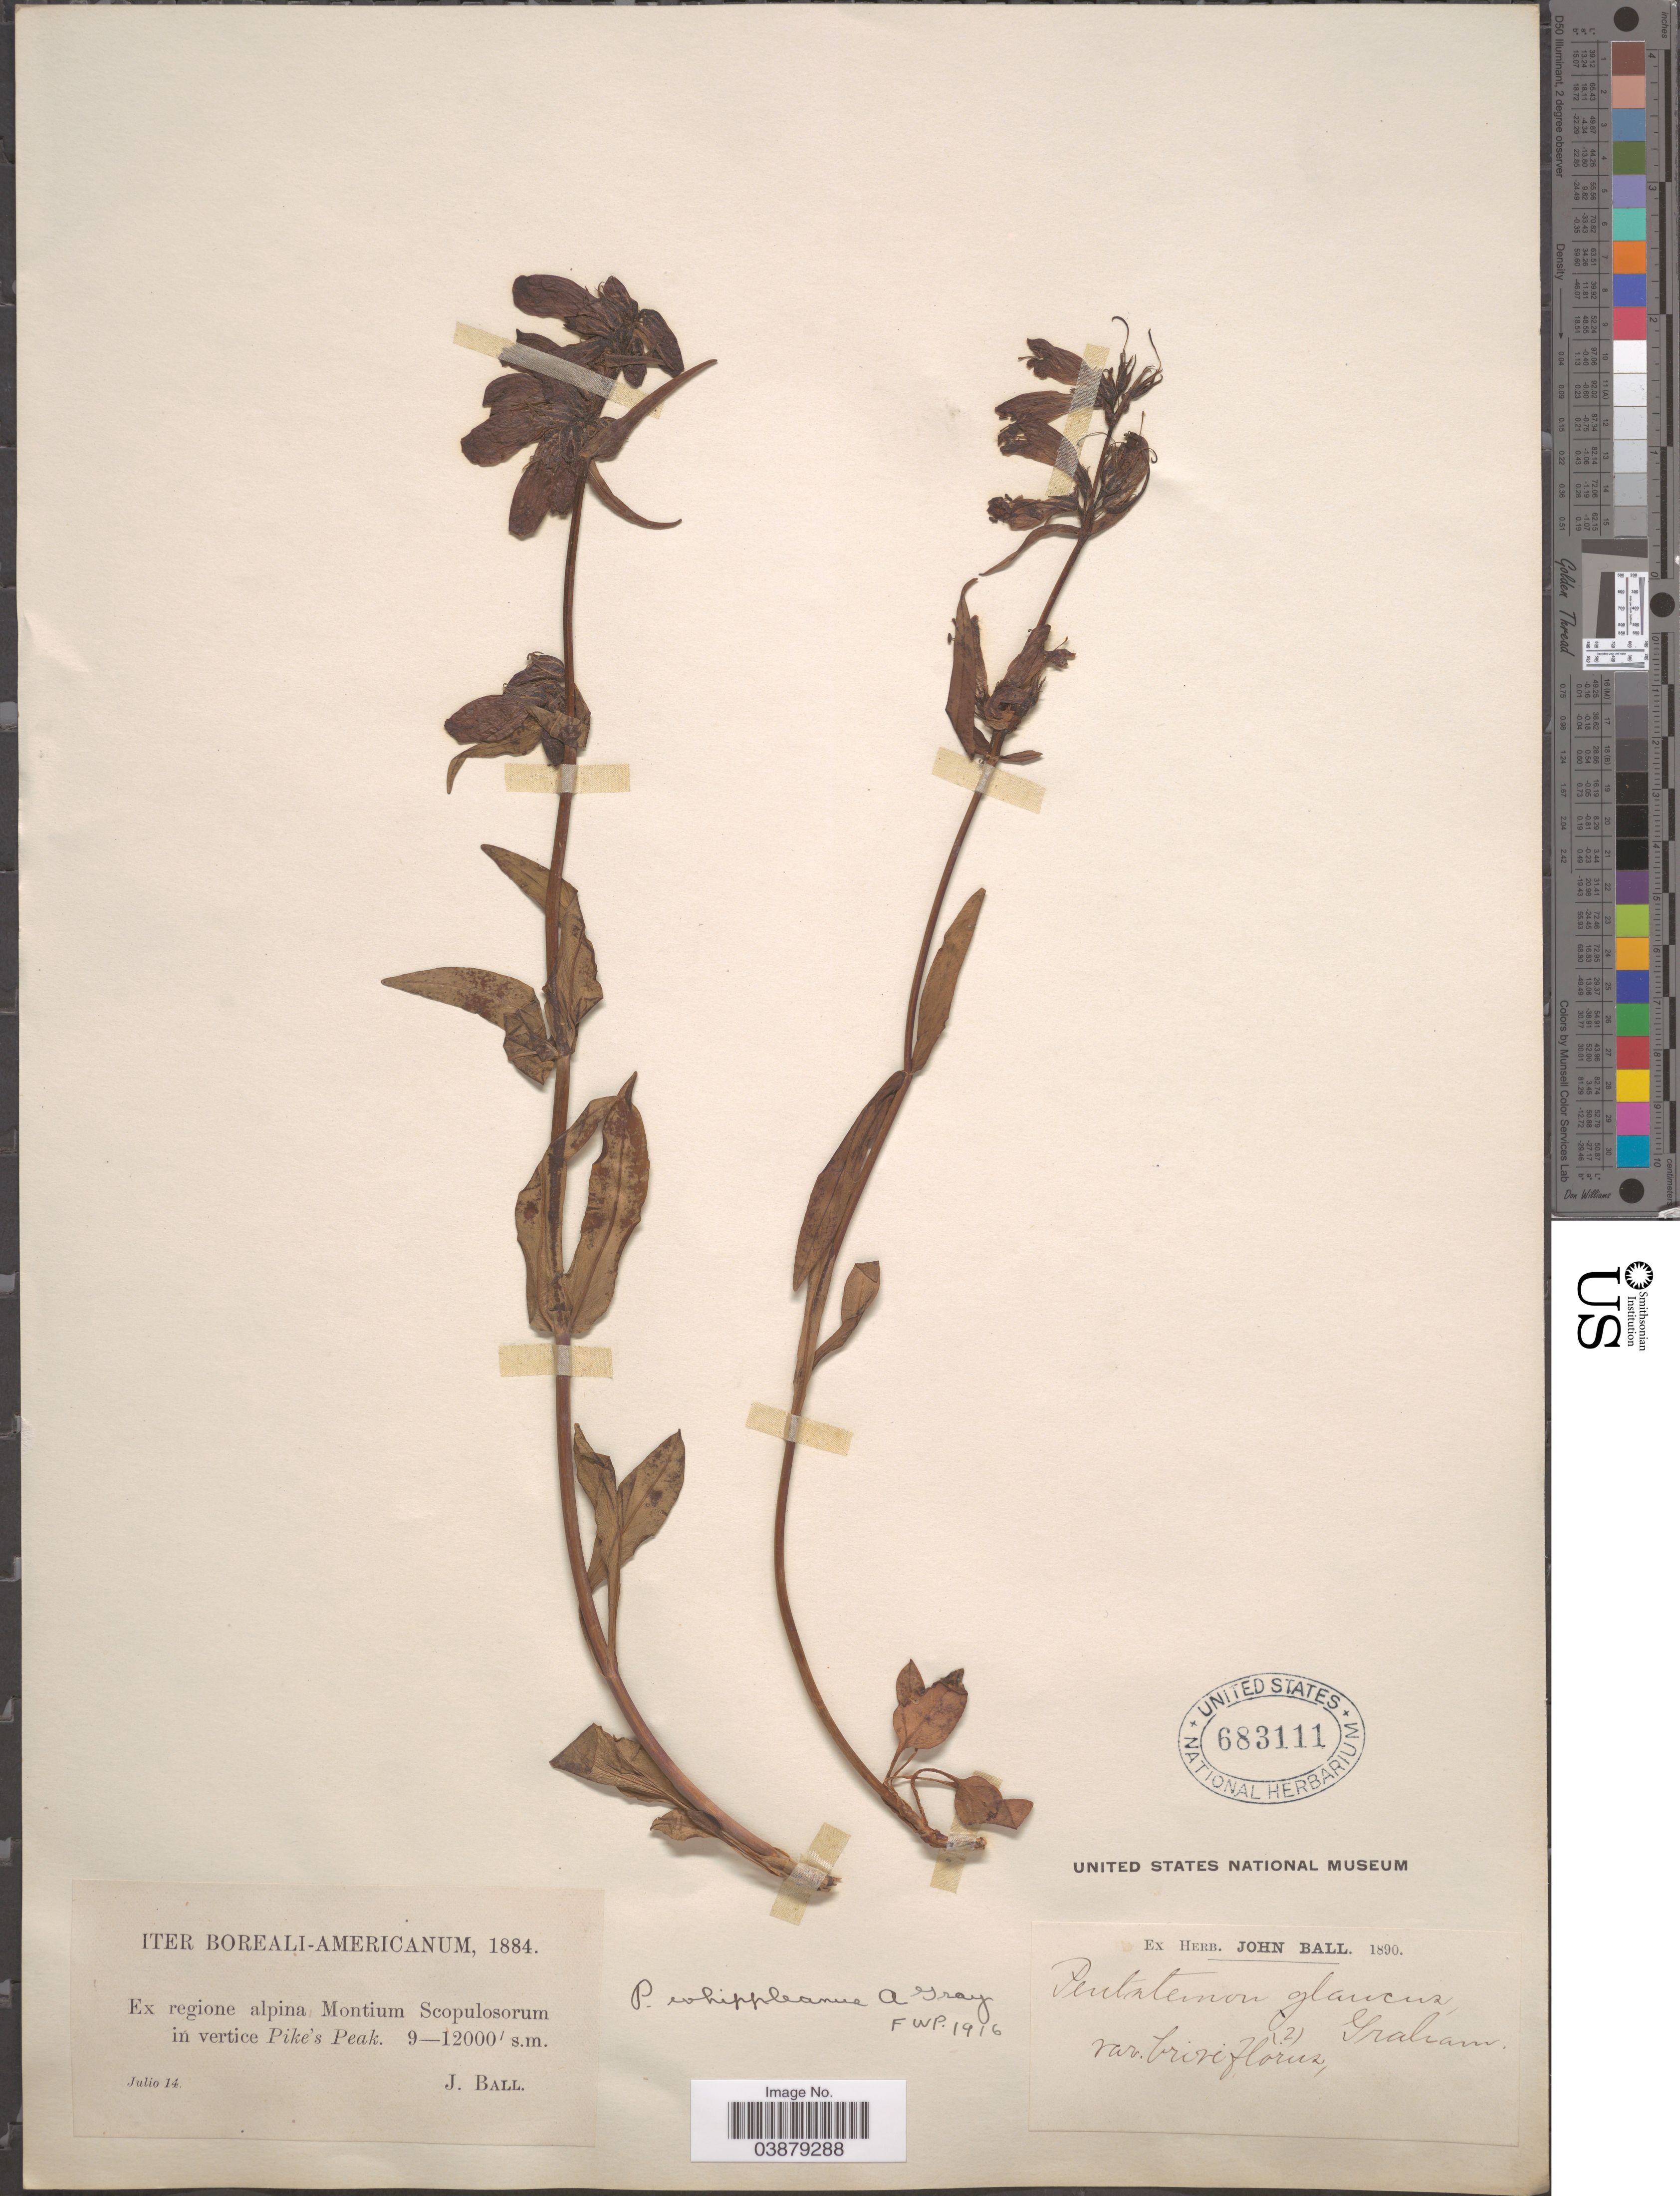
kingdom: Plantae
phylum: Tracheophyta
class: Magnoliopsida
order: Lamiales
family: Plantaginaceae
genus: Penstemon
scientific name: Penstemon whippleanus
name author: A. Gray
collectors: J. Ball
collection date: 1884-07-14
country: United States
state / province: Colorado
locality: Iter Boreali-Americanum. Ex regione alpina Montium Scopulosorum in vertice Pike's Peak.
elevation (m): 9000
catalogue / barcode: US 683111